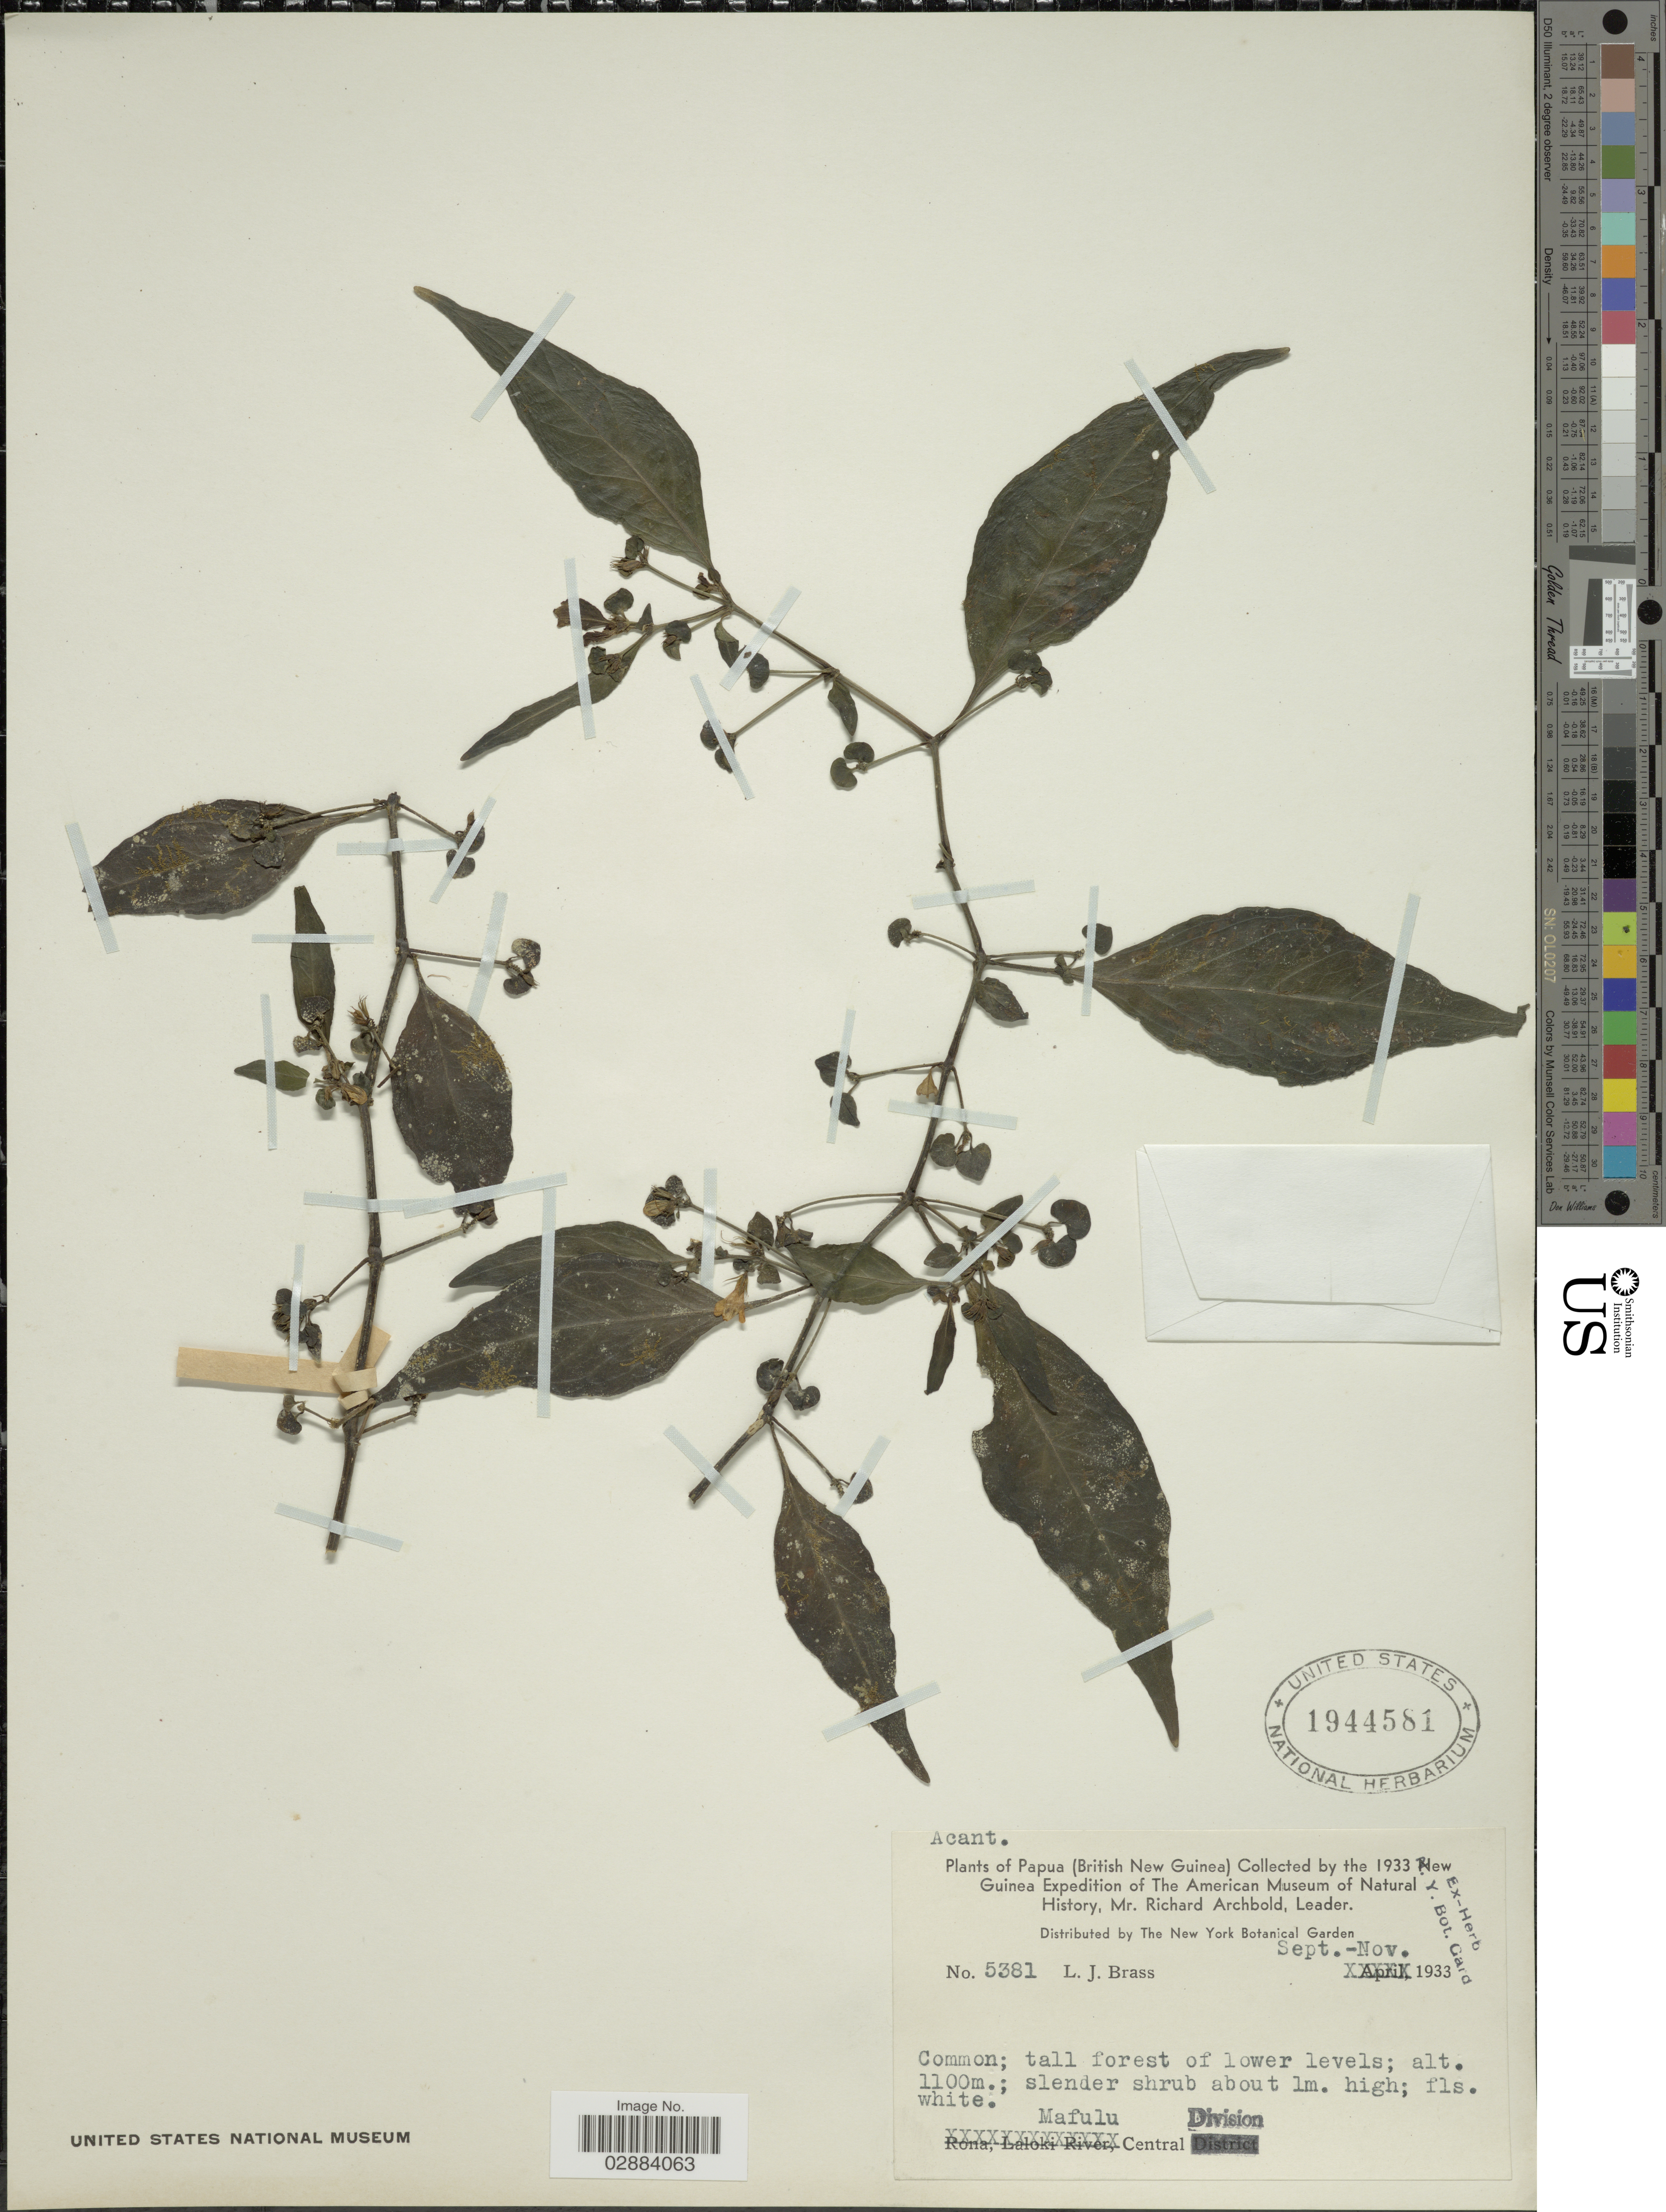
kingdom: Plantae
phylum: Tracheophyta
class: Magnoliopsida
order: Lamiales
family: Acanthaceae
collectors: L. J. Brass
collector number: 5381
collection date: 1933-09/1933-11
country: Papua New Guinea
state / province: Central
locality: Papua (British New Guinea). Mafulu Central Division.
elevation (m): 1100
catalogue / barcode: US 1944581